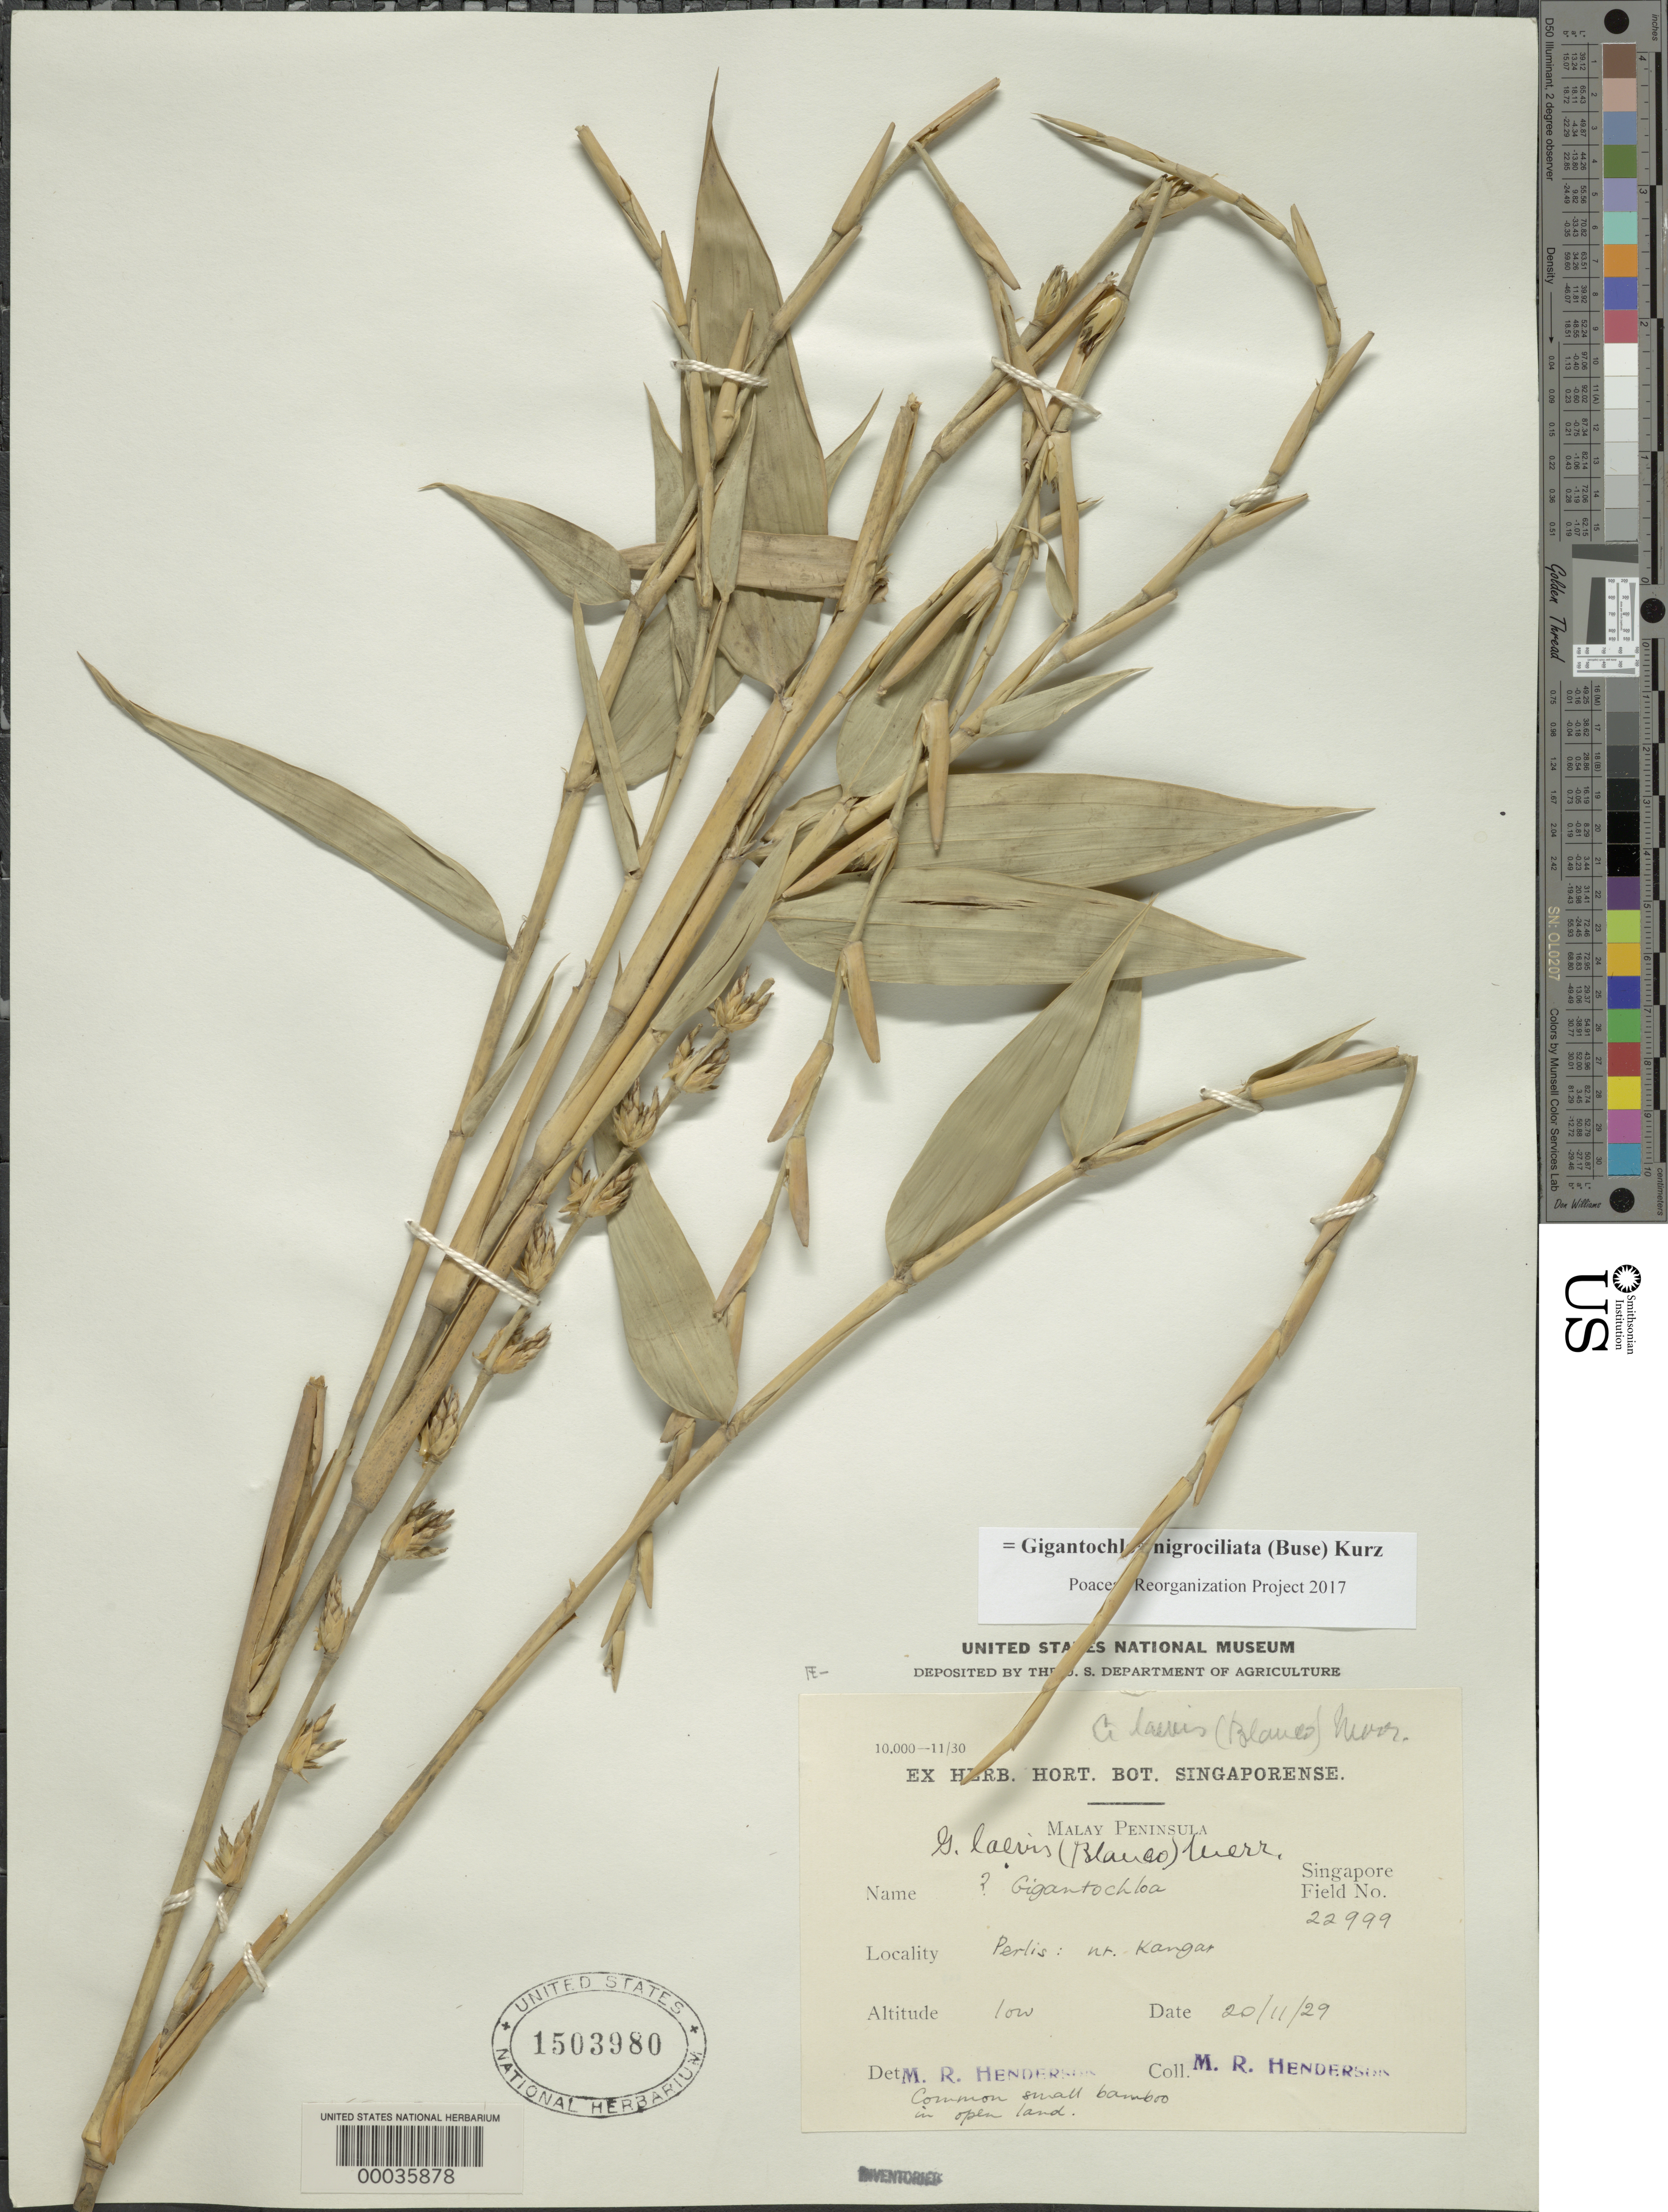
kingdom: Plantae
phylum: Tracheophyta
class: Liliopsida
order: Poales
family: Poaceae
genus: Gigantochloa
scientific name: Gigantochloa nigrociliata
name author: (Büse) Kurz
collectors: M. Henderson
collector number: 22999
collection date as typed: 20 Nov 1929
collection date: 1929-11-20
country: Malaysia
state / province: Perlis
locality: Perlis, kangar [Malay Peninsula]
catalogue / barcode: US 1503980